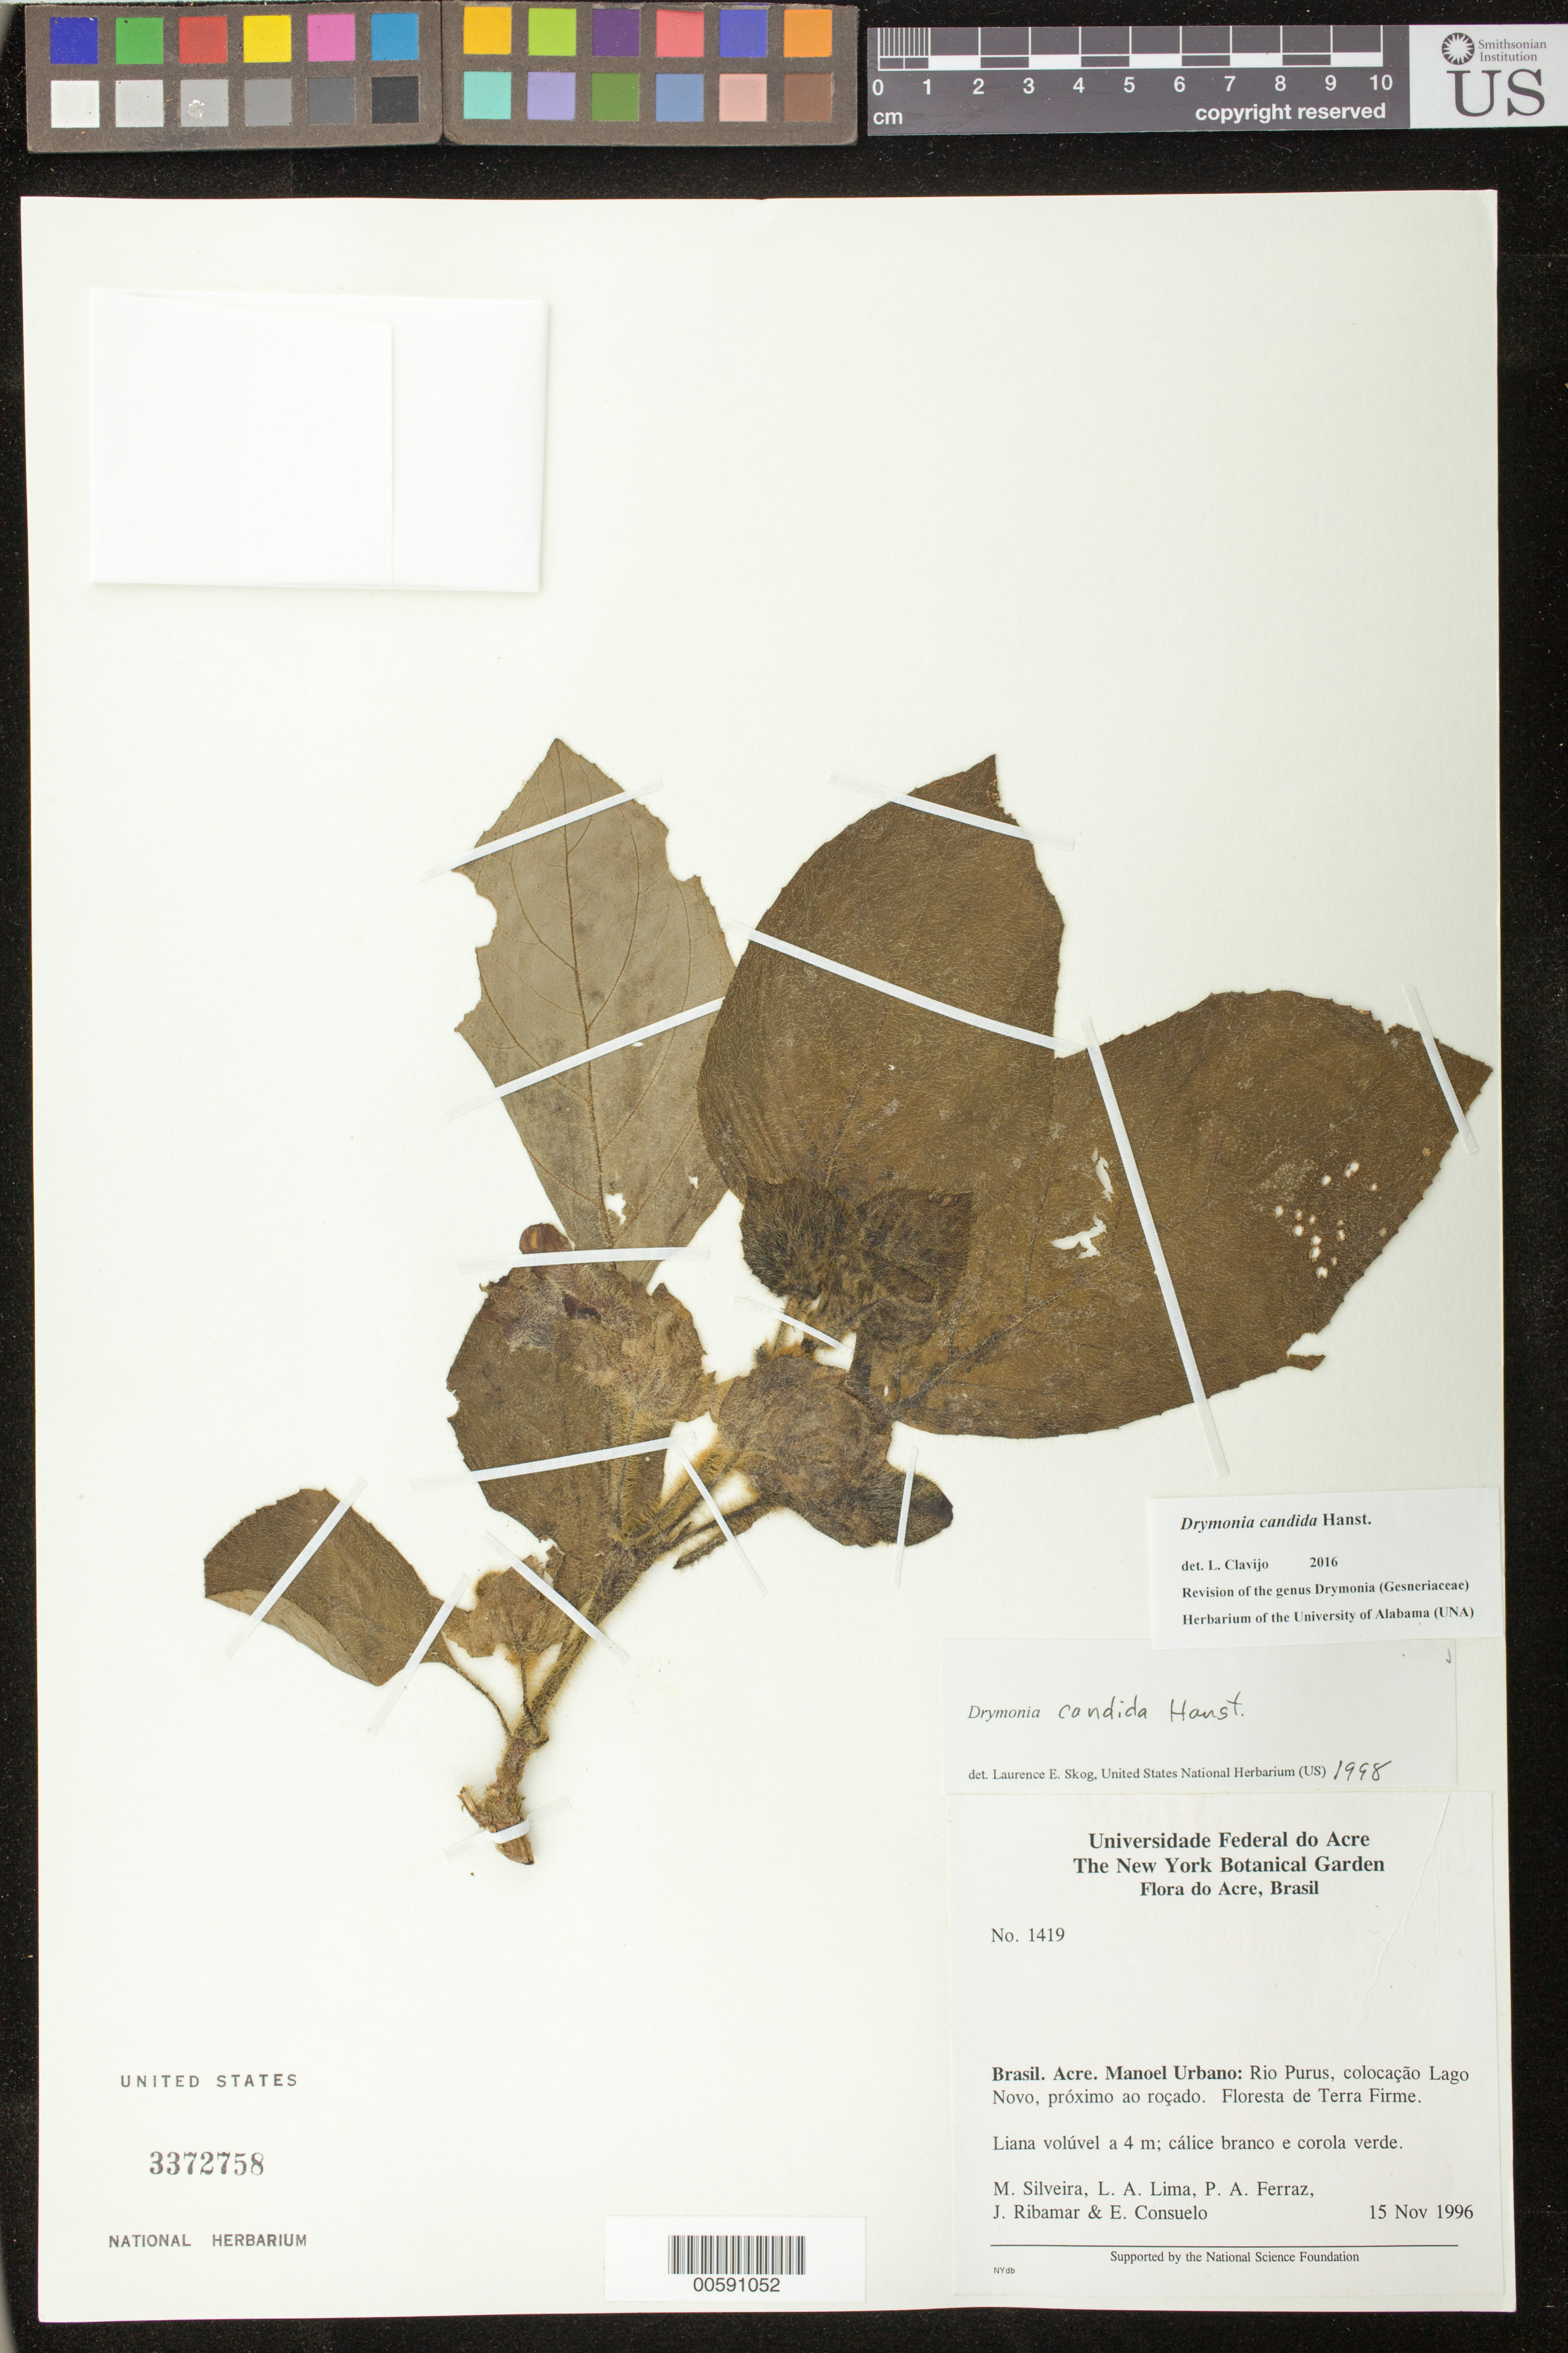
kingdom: Plantae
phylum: Tracheophyta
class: Magnoliopsida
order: Lamiales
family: Gesneriaceae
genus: Drymonia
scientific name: Drymonia candida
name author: Hanst.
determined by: Skog, Laurence E.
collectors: M. Silveira, L. Lima, P. Ferraz, J. Ribamar & E. Consuelo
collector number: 1419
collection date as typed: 15 Nov 1996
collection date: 1996-11-15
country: Brazil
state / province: Acre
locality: Manoel Urbano: Rio Purus, colocação Lago Novo, próximo ao roçado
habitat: Floresta de Terra Firme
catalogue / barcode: US 3372758